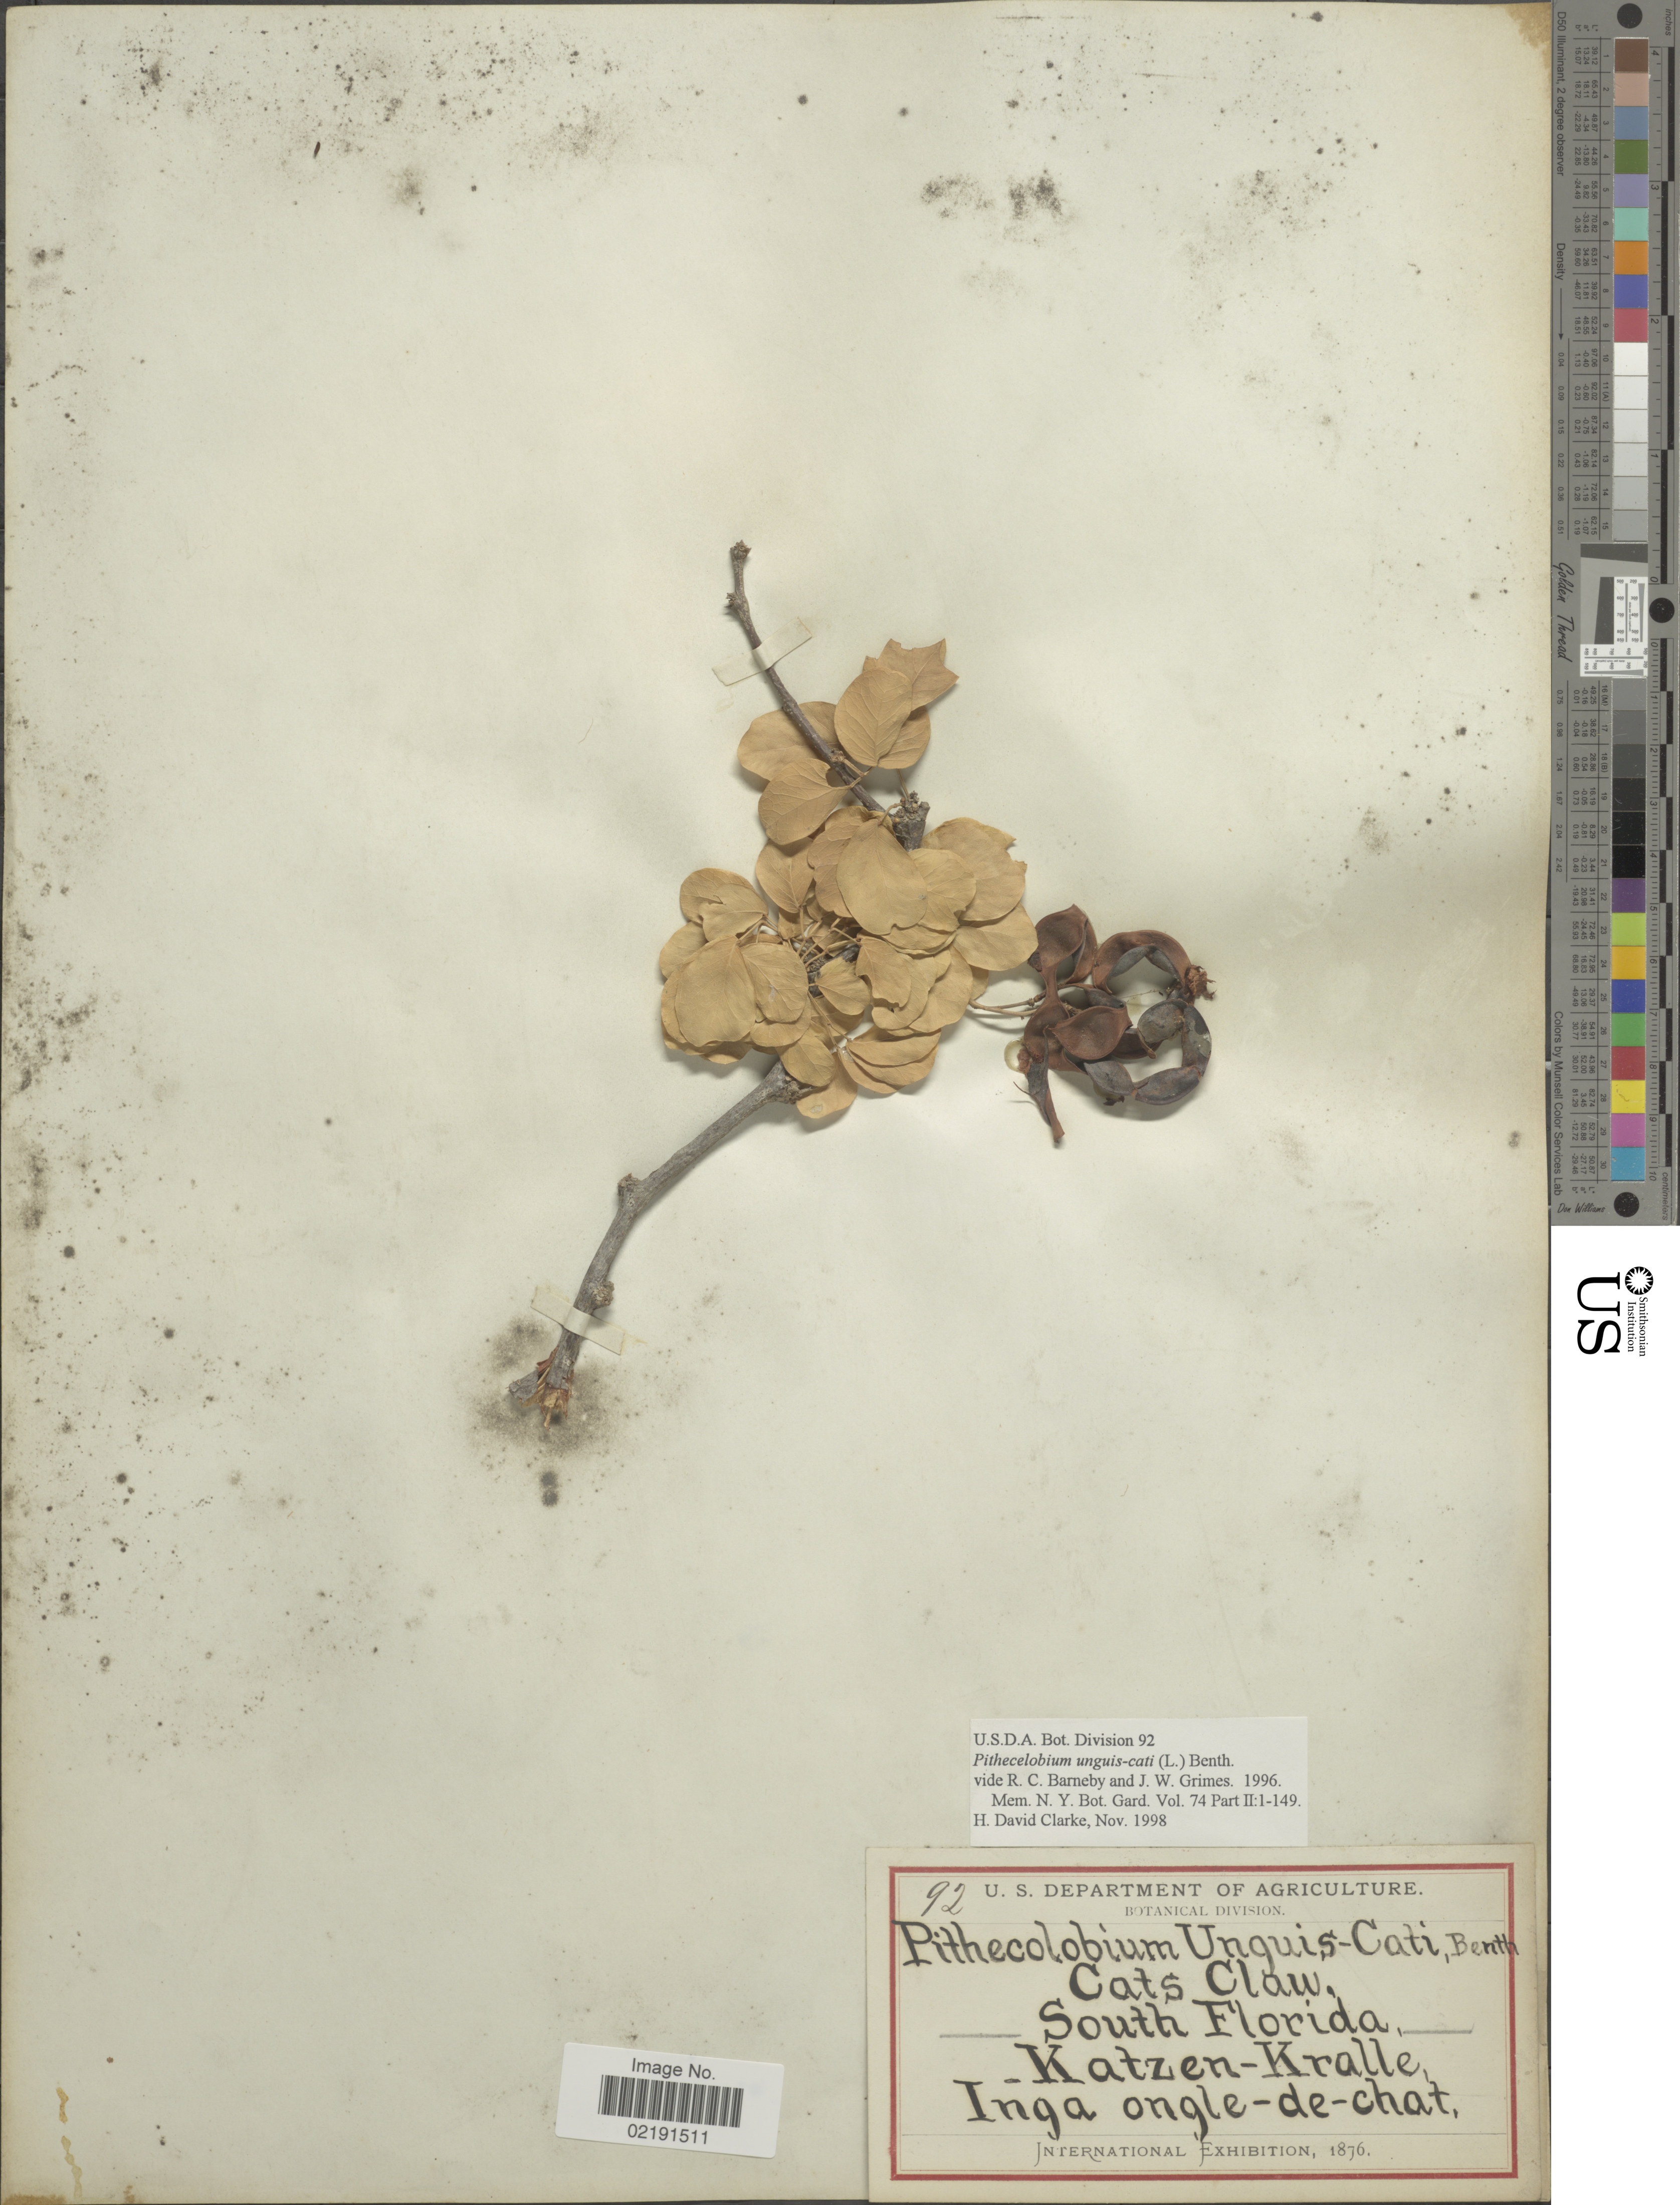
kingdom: Plantae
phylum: Tracheophyta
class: Magnoliopsida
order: Fabales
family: Fabaceae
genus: Pithecellobium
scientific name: Pithecellobium unguis-cati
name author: (L.) Benth.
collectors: U.S. Department of Agriculture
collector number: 92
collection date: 1876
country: United States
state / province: Florida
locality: South Florida.